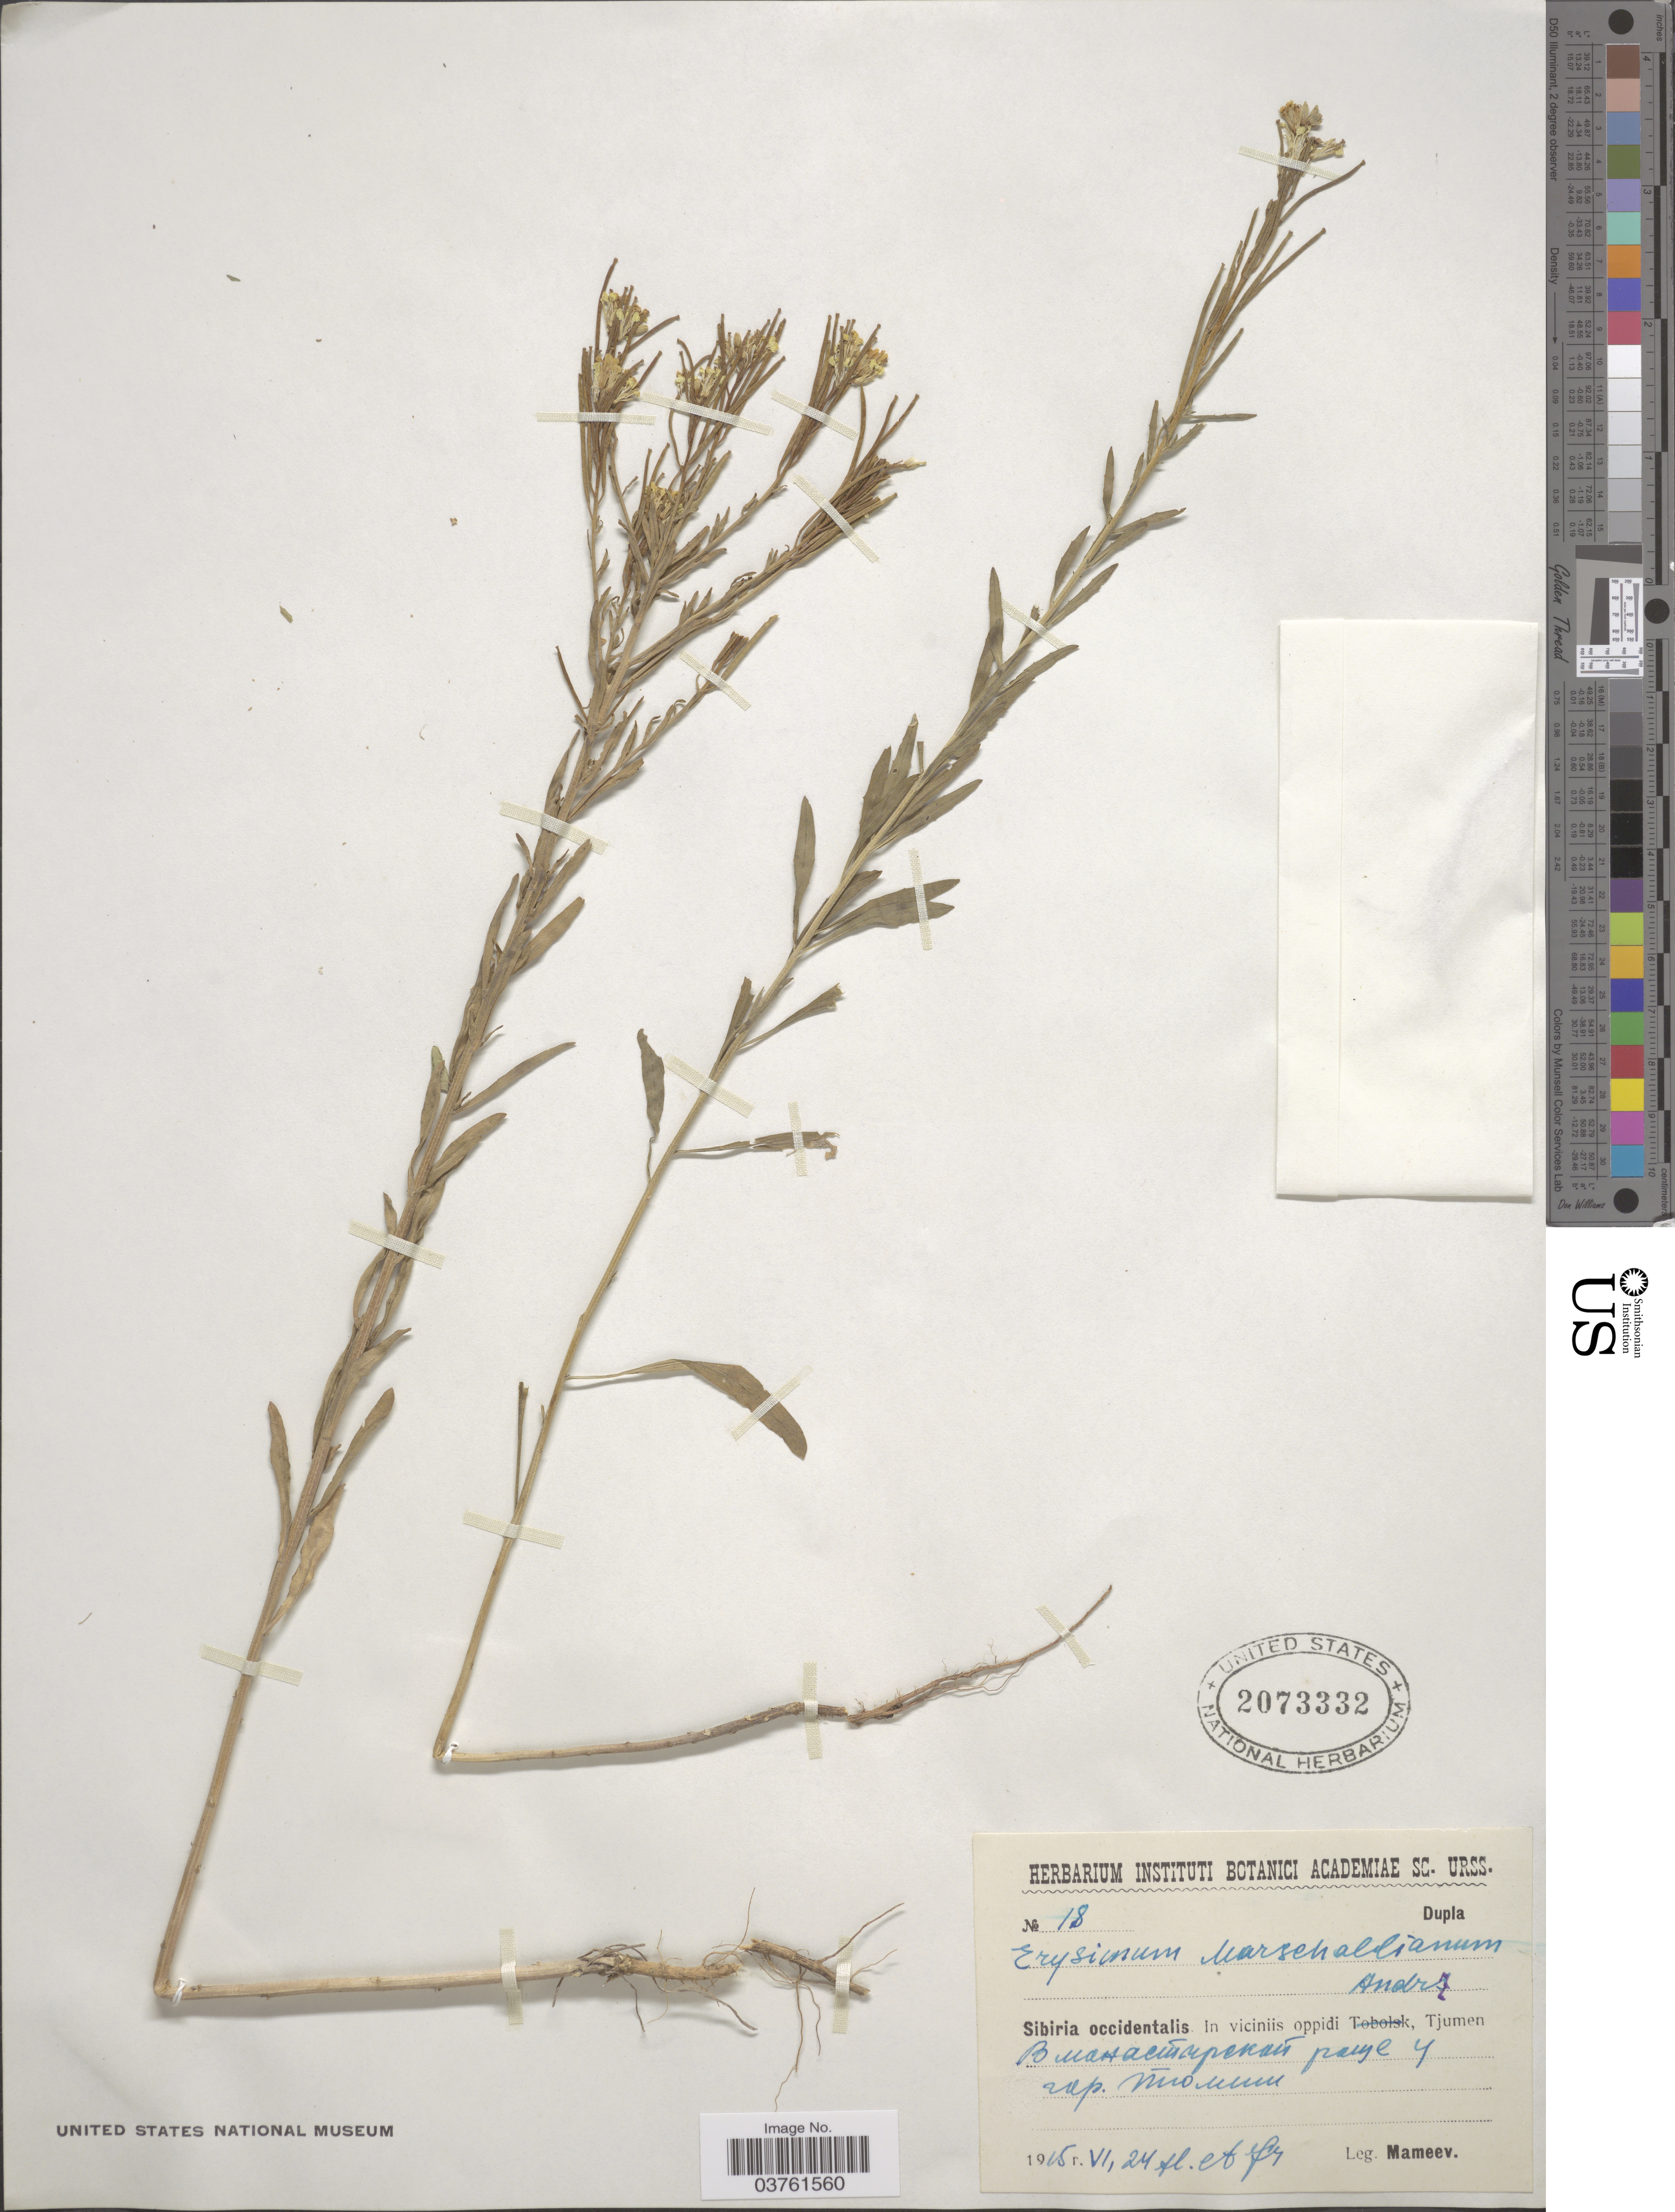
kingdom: Plantae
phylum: Tracheophyta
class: Magnoliopsida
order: Brassicales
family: Brassicaceae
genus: Erysimum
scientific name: Erysimum marschallianum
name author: Andrz. ex M. Bieb.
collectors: Mameev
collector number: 18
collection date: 1915-06-24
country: Russian Federation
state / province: Tyumen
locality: Sibiria occidentalis. In viciniis oppidi, Tjumen X.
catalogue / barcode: US 2073332